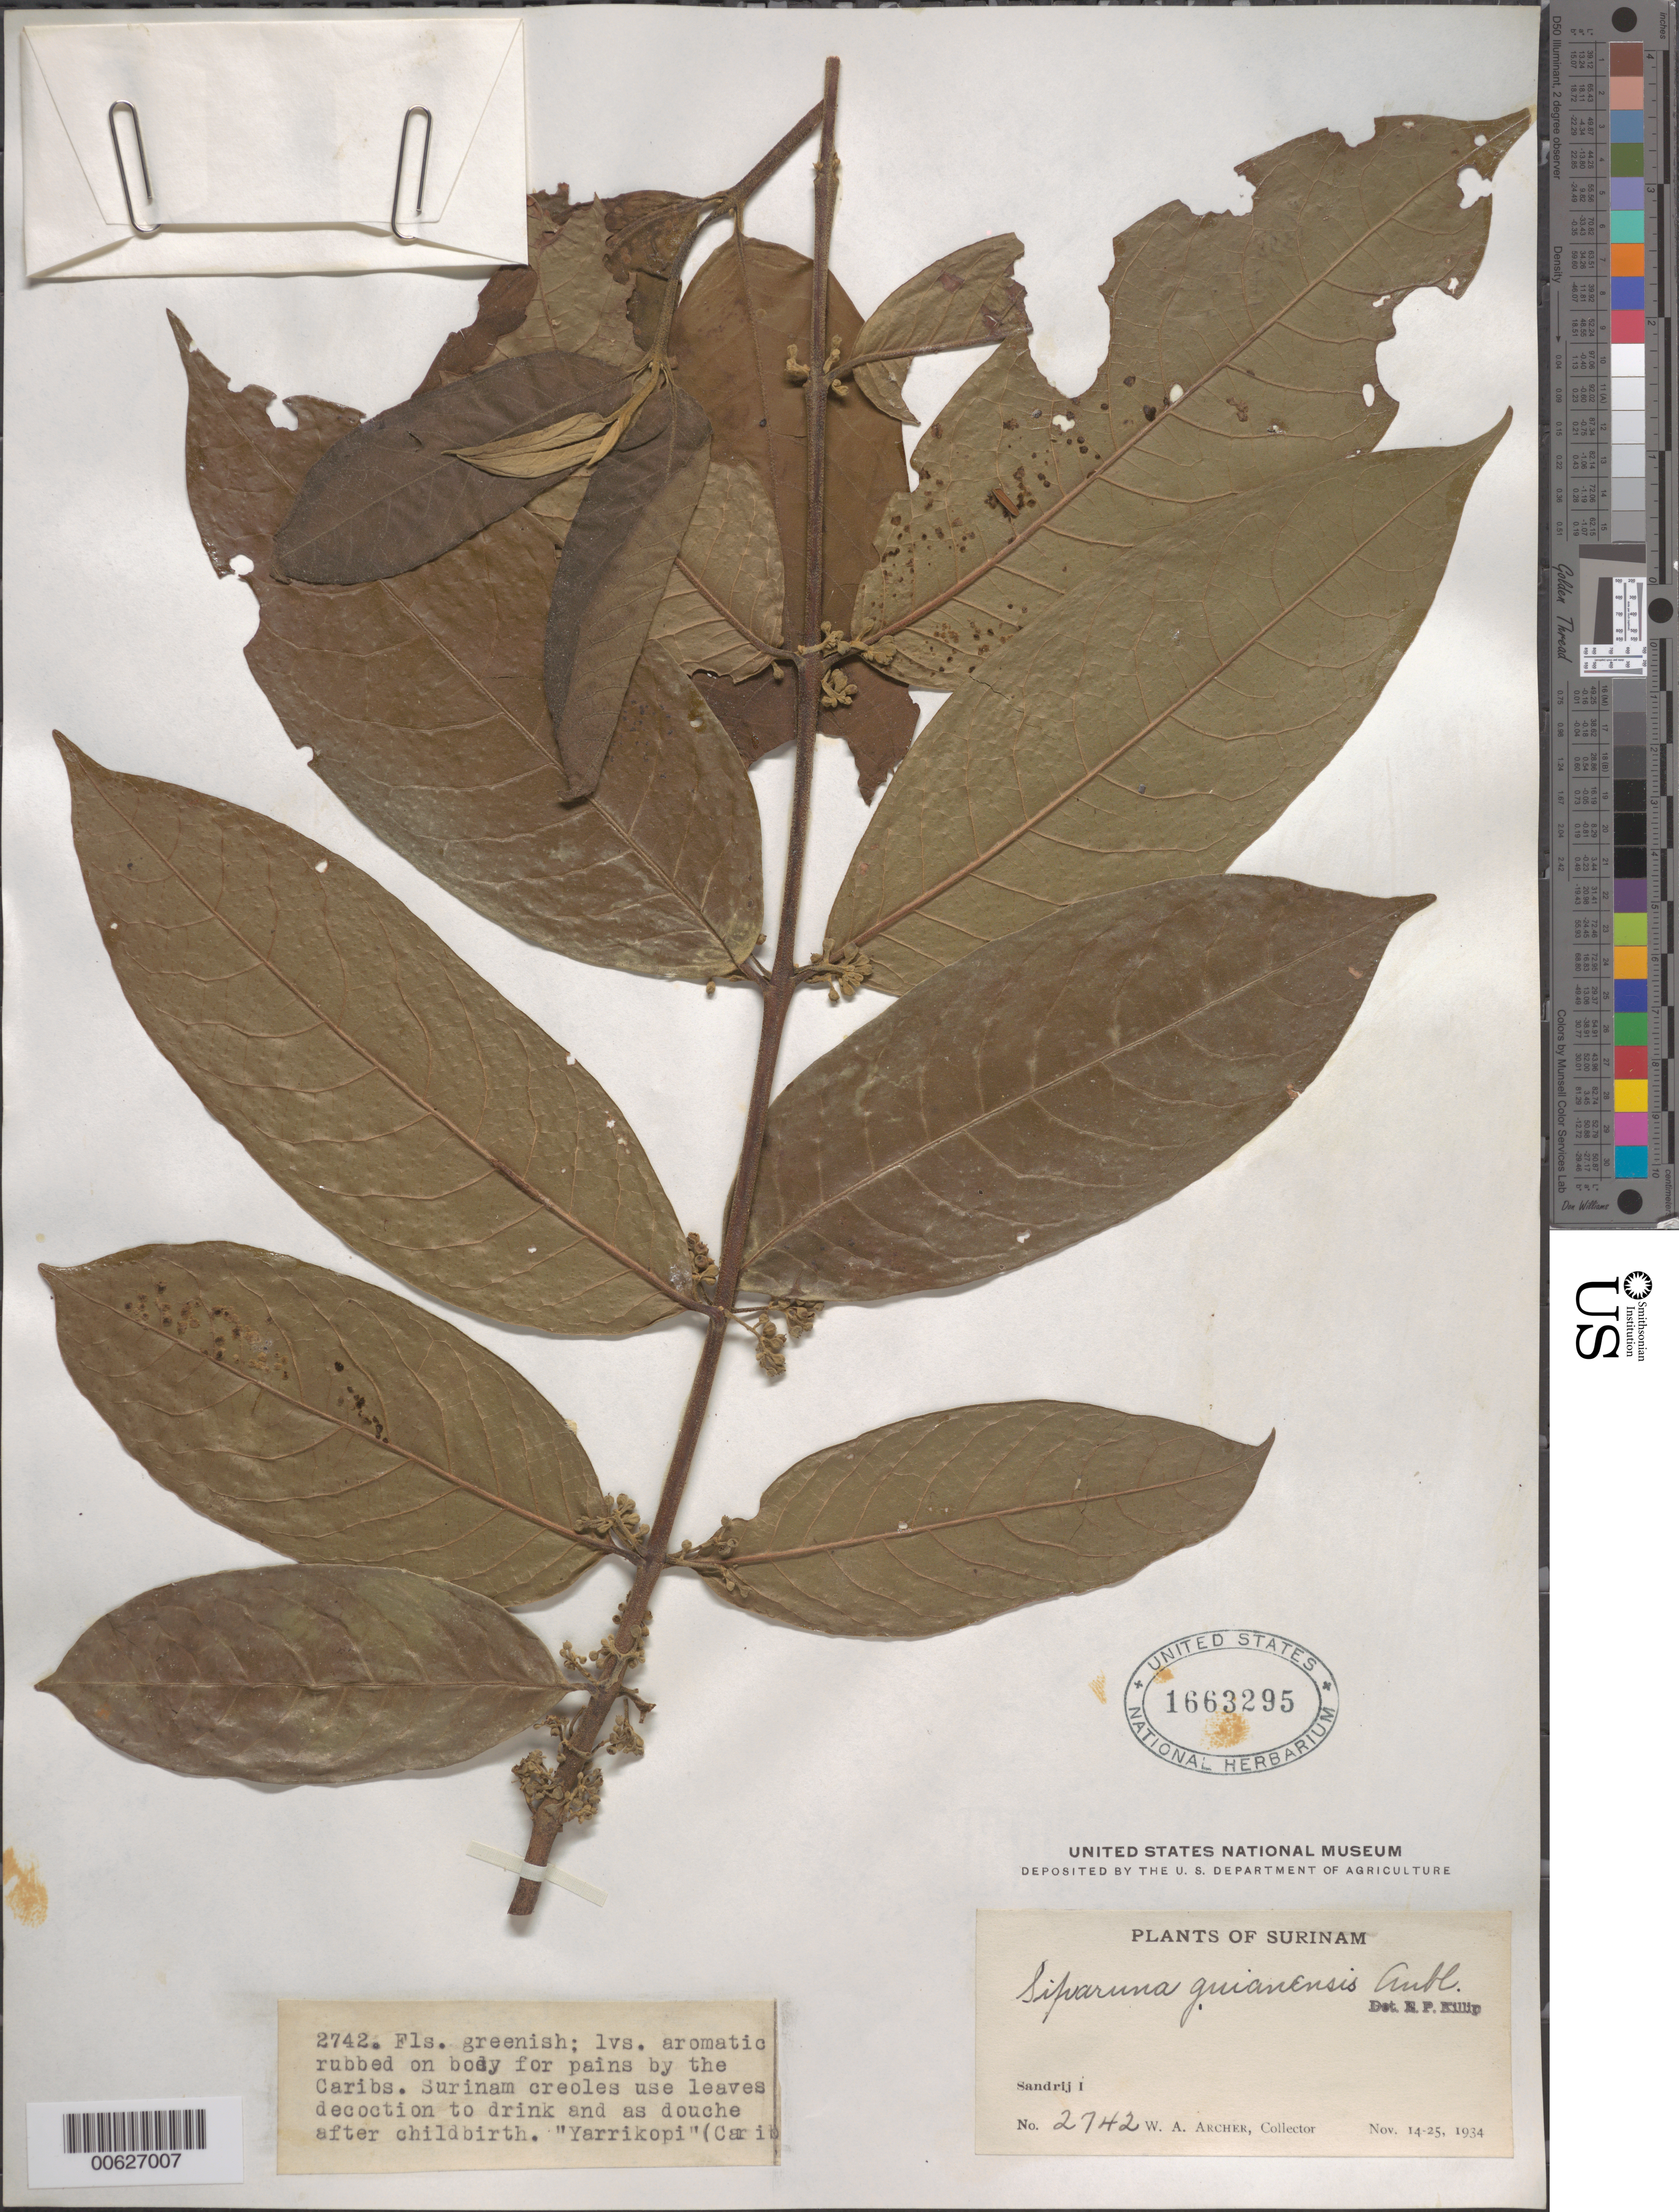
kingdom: Plantae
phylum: Tracheophyta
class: Magnoliopsida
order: Laurales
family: Siparunaceae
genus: Siparuna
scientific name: Siparuna guianensis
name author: Aubl.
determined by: Killip, Ellsworth P.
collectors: W. A. Archer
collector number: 2742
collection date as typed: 14-Nov-34 to 25-Nov-34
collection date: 1934-11-14/1934-11-25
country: Suriname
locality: Zanderij I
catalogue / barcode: US 1663295